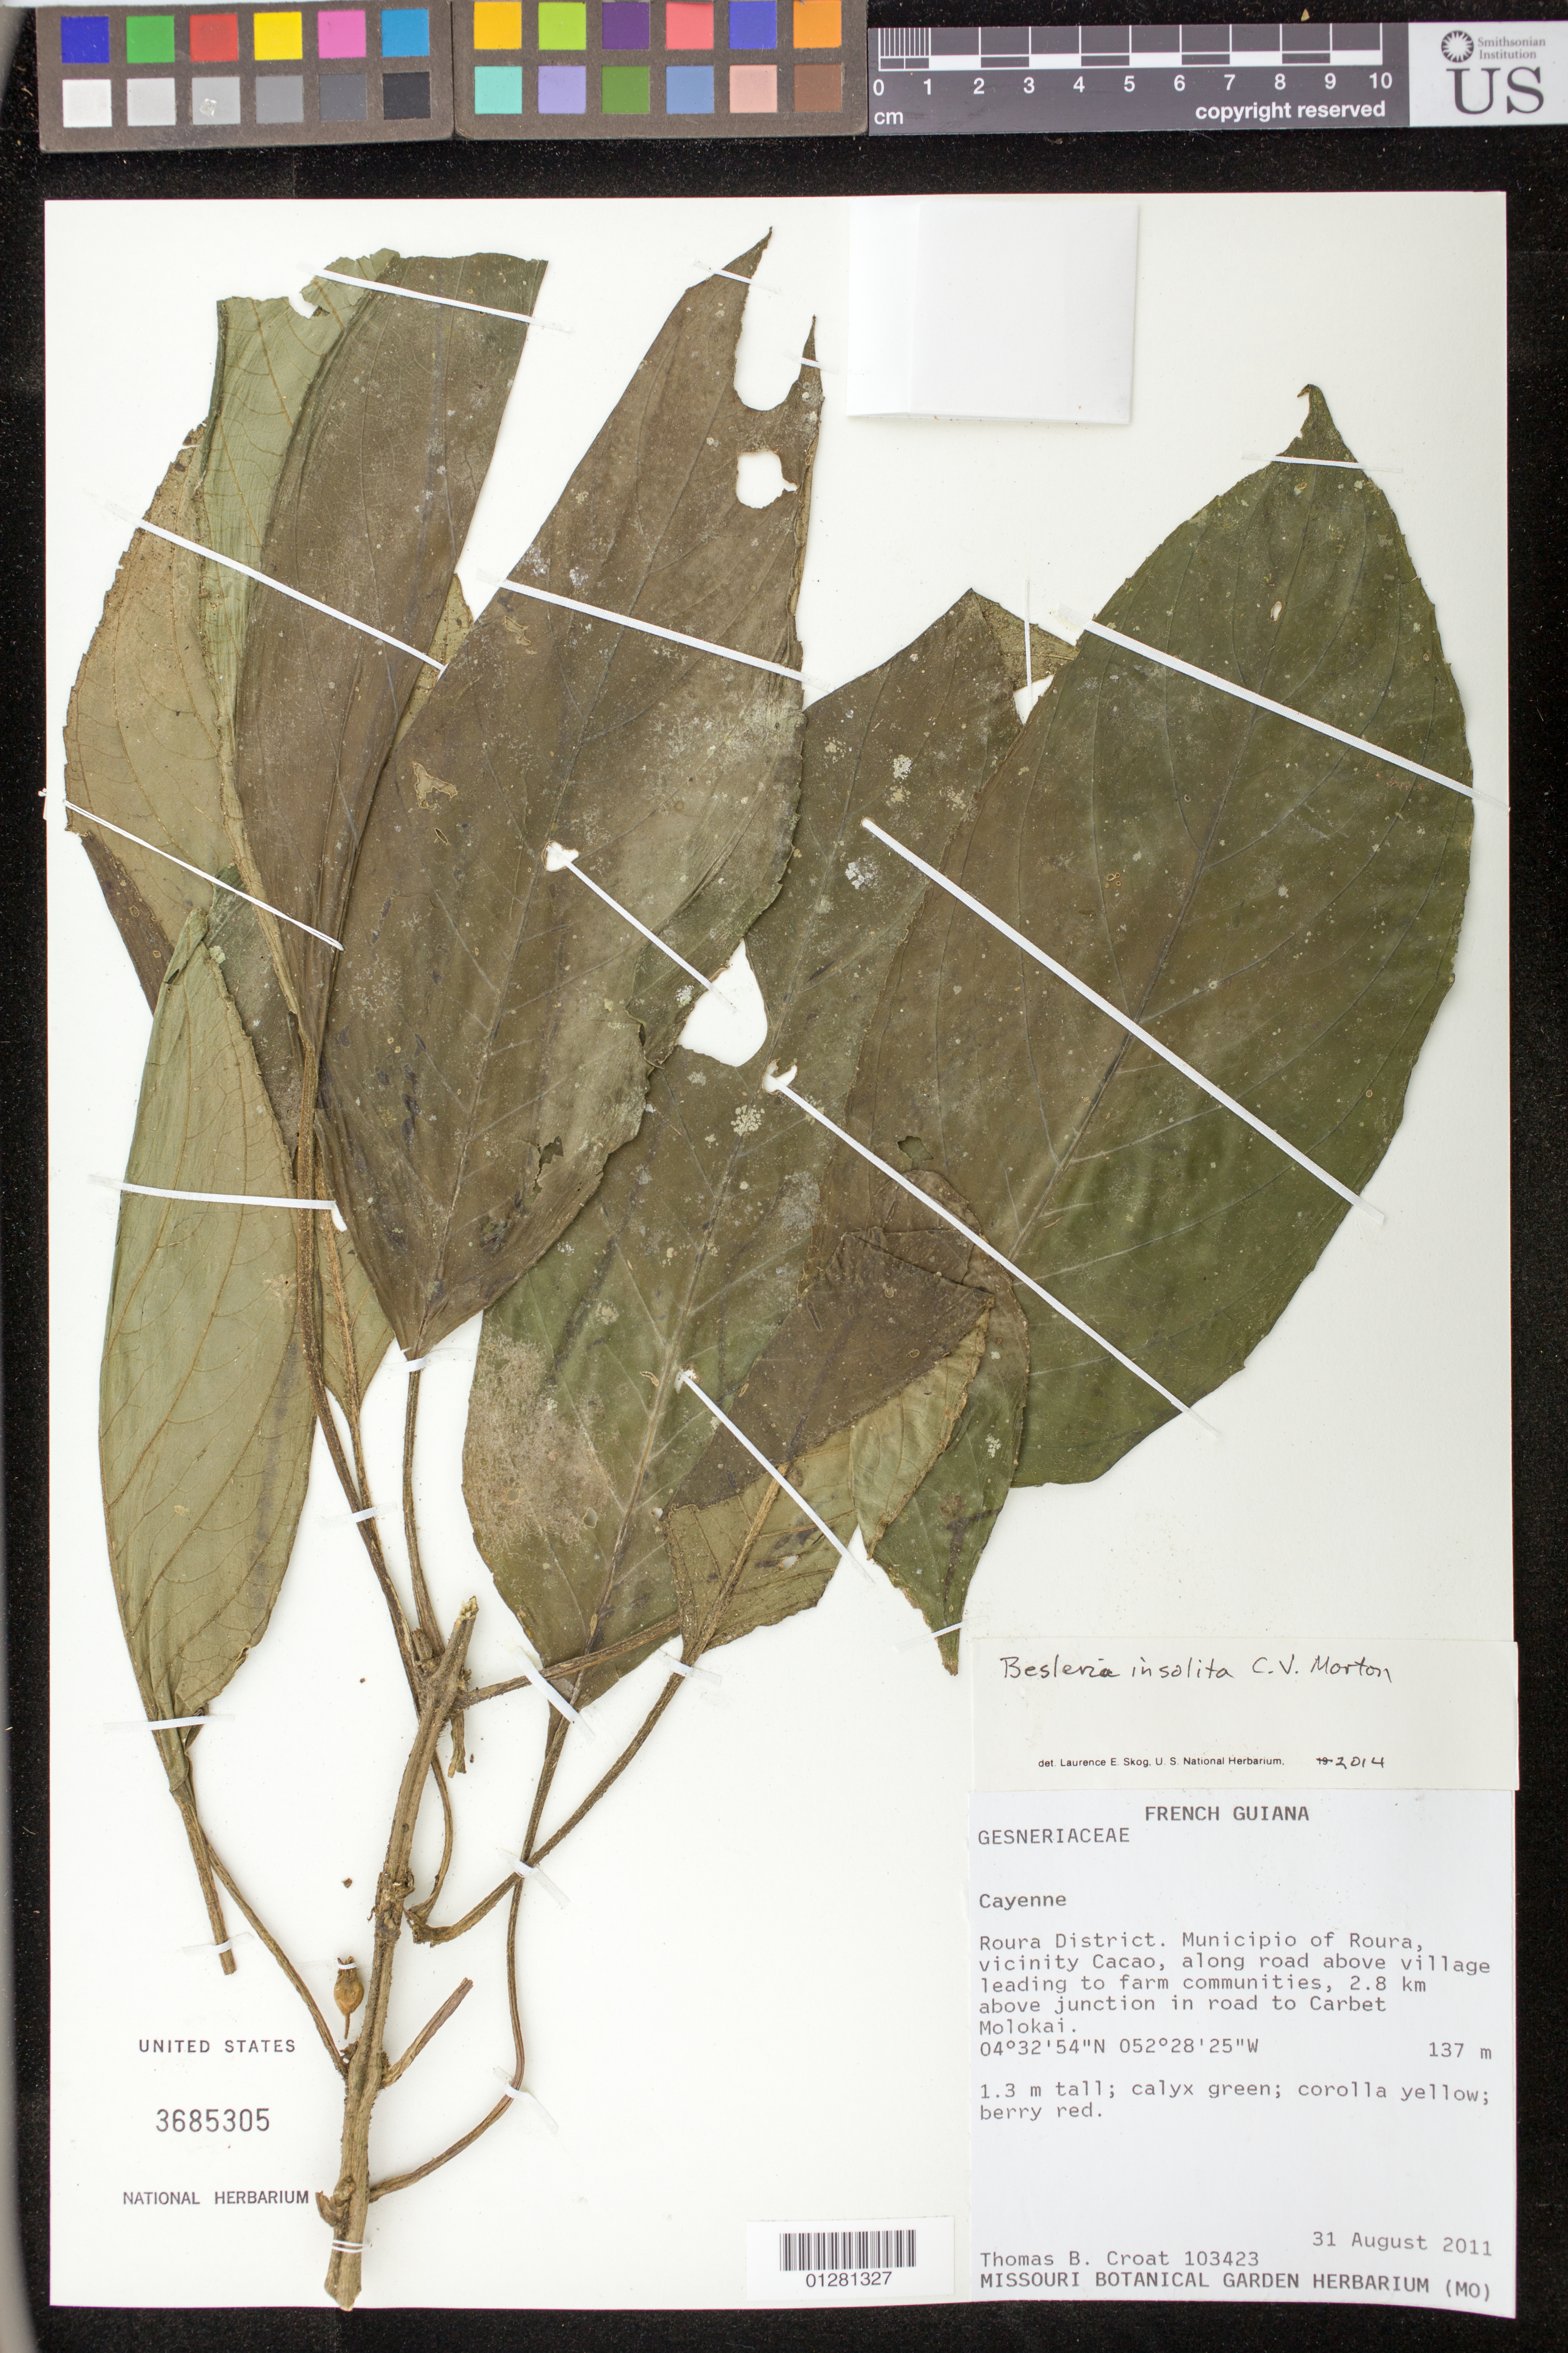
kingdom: Plantae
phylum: Tracheophyta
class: Magnoliopsida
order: Lamiales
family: Gesneriaceae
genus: Besleria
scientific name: Besleria insolita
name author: C.V. Morton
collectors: T. B. Croat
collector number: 103423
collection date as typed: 31 Aug 2011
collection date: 2011-08-31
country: French Guiana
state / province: Cayenne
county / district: Roura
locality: Mun. of Roura, vicinity Cacao.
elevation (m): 137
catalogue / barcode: US 3685305